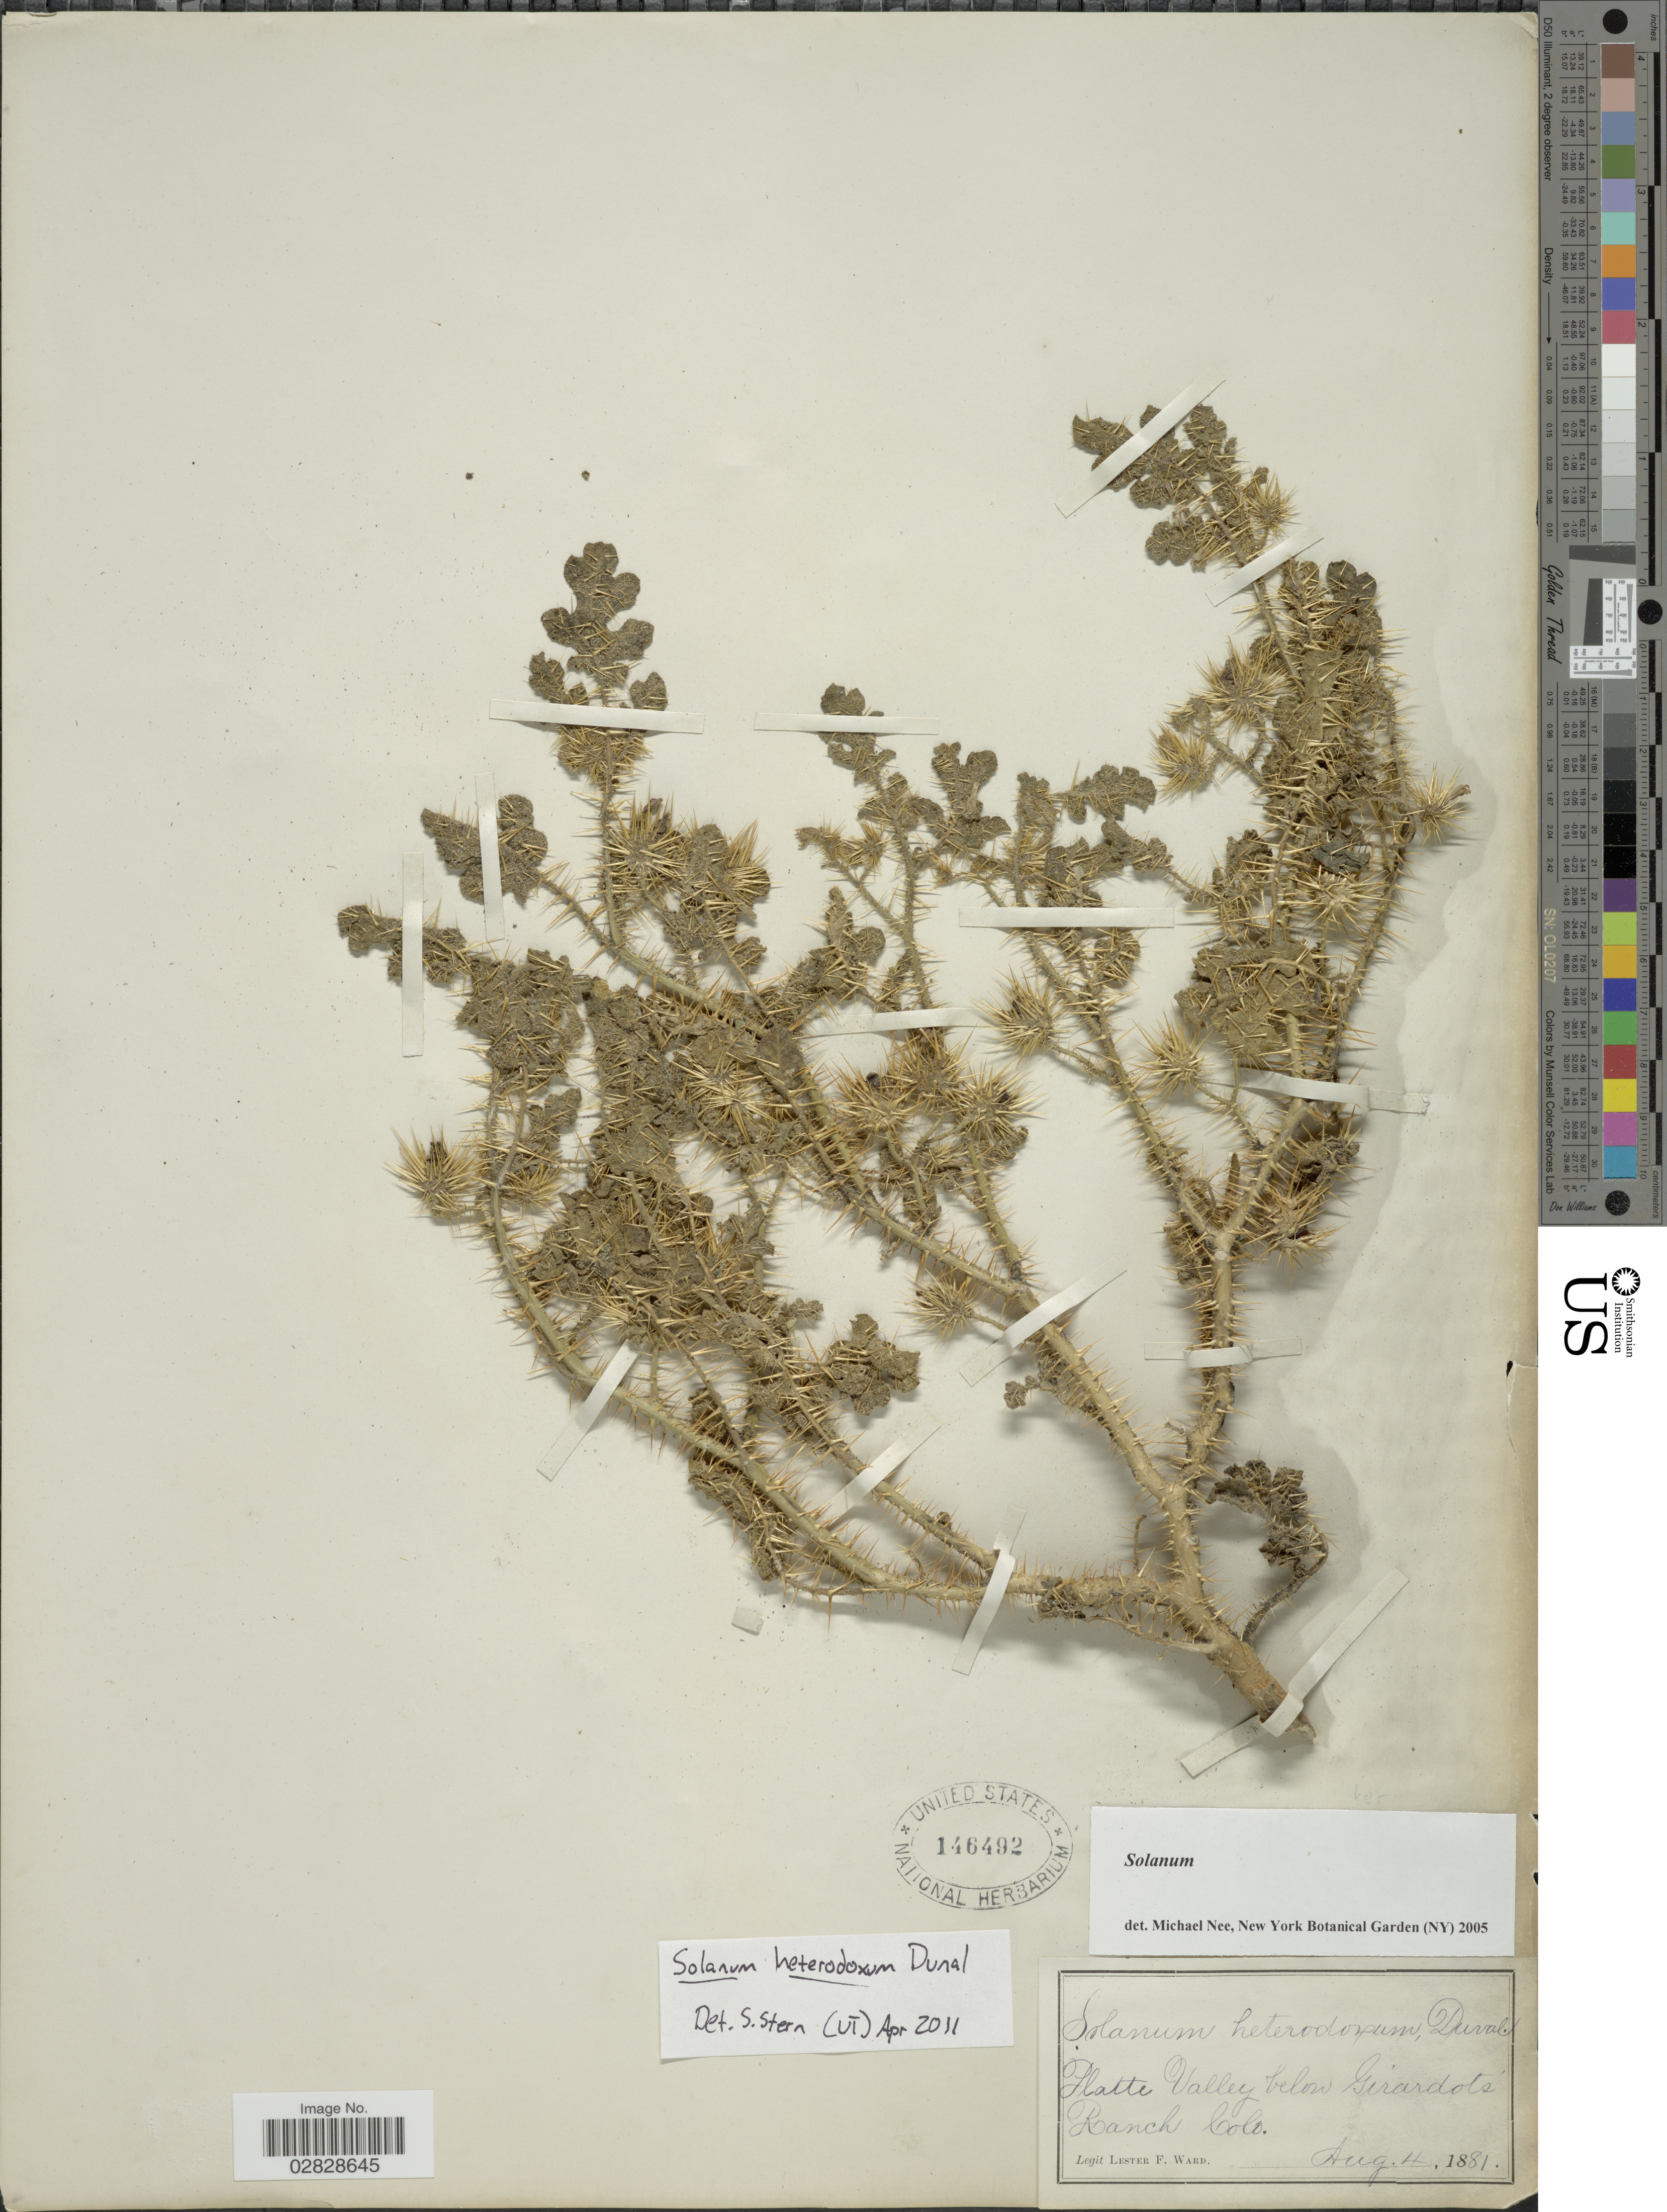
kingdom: Plantae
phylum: Tracheophyta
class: Magnoliopsida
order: Solanales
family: Solanaceae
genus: Solanum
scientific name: Solanum heterodoxum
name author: Dunal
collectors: L. F. Ward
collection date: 1881-08-04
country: United States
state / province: Colorado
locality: Platte Valley below Girardots Ranch.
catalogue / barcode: US 146492